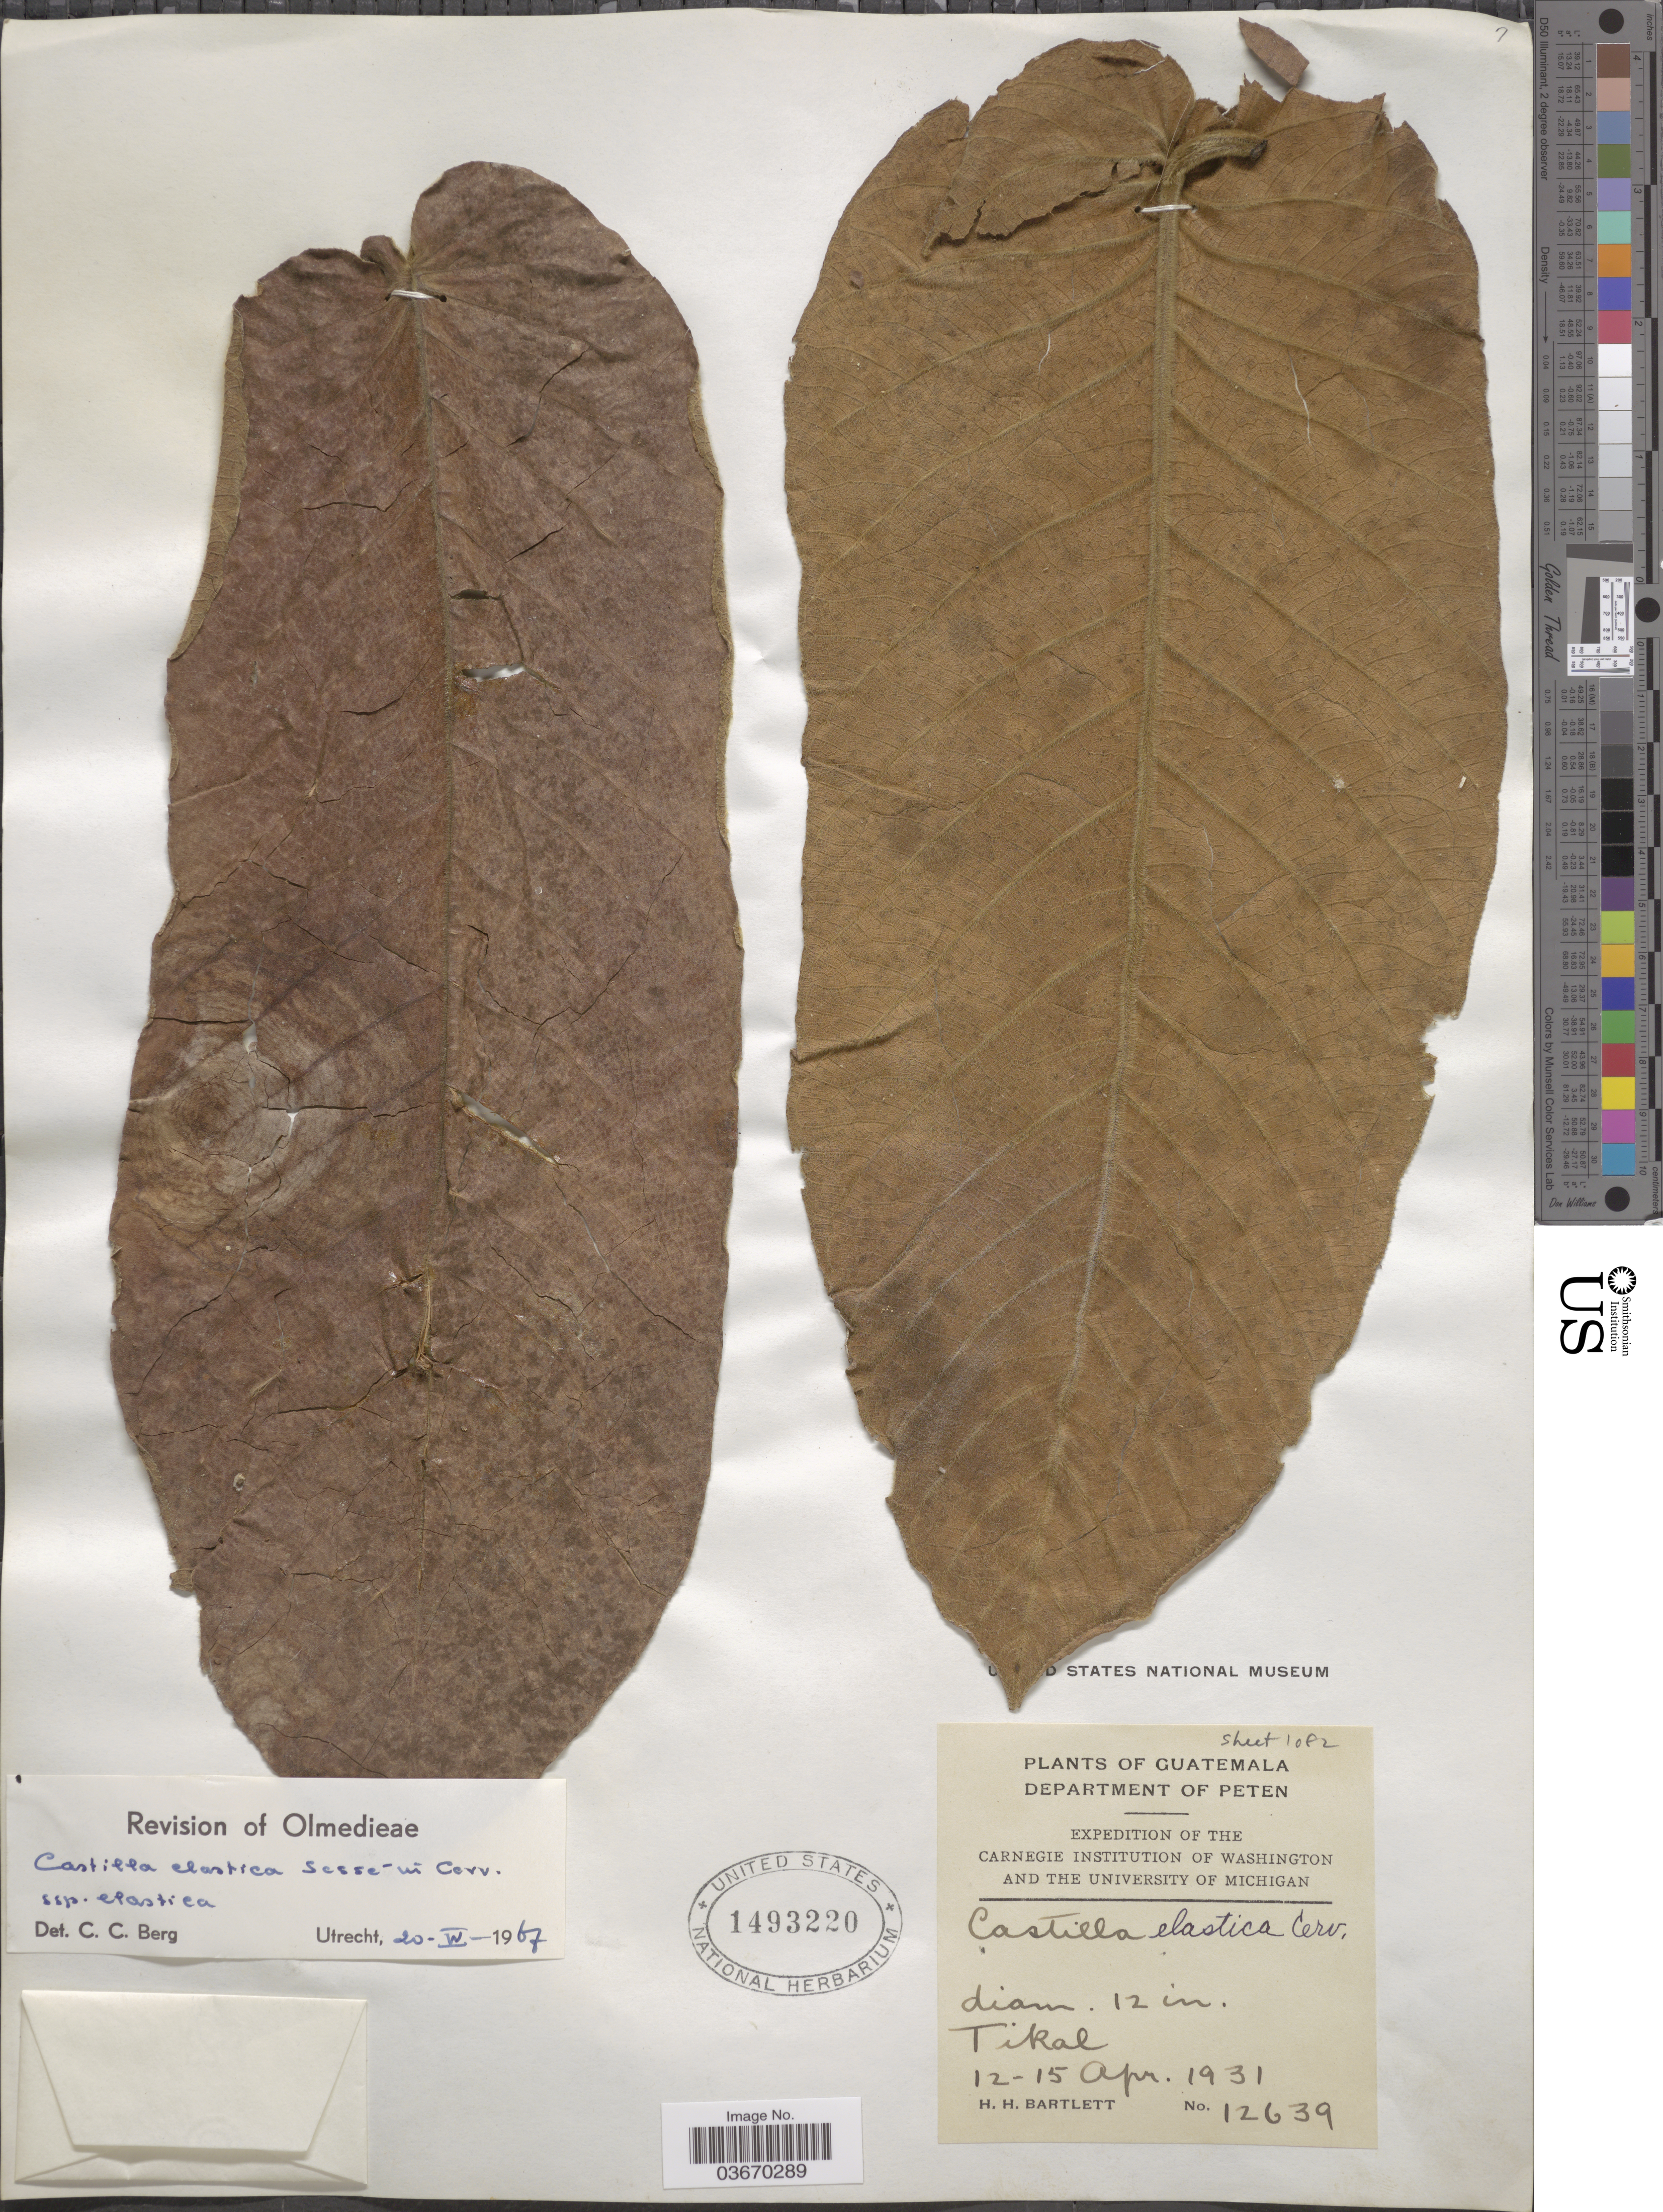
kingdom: Plantae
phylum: Tracheophyta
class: Magnoliopsida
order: Rosales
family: Moraceae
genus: Castilla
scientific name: Castilla elastica subsp. elastica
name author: Sessé ex Cerv.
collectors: H. H. Bartlett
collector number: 12639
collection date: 1931-04-12/1931-04-15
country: Guatemala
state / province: El Peten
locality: Department of Peten. Tikal.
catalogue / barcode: US 1493220